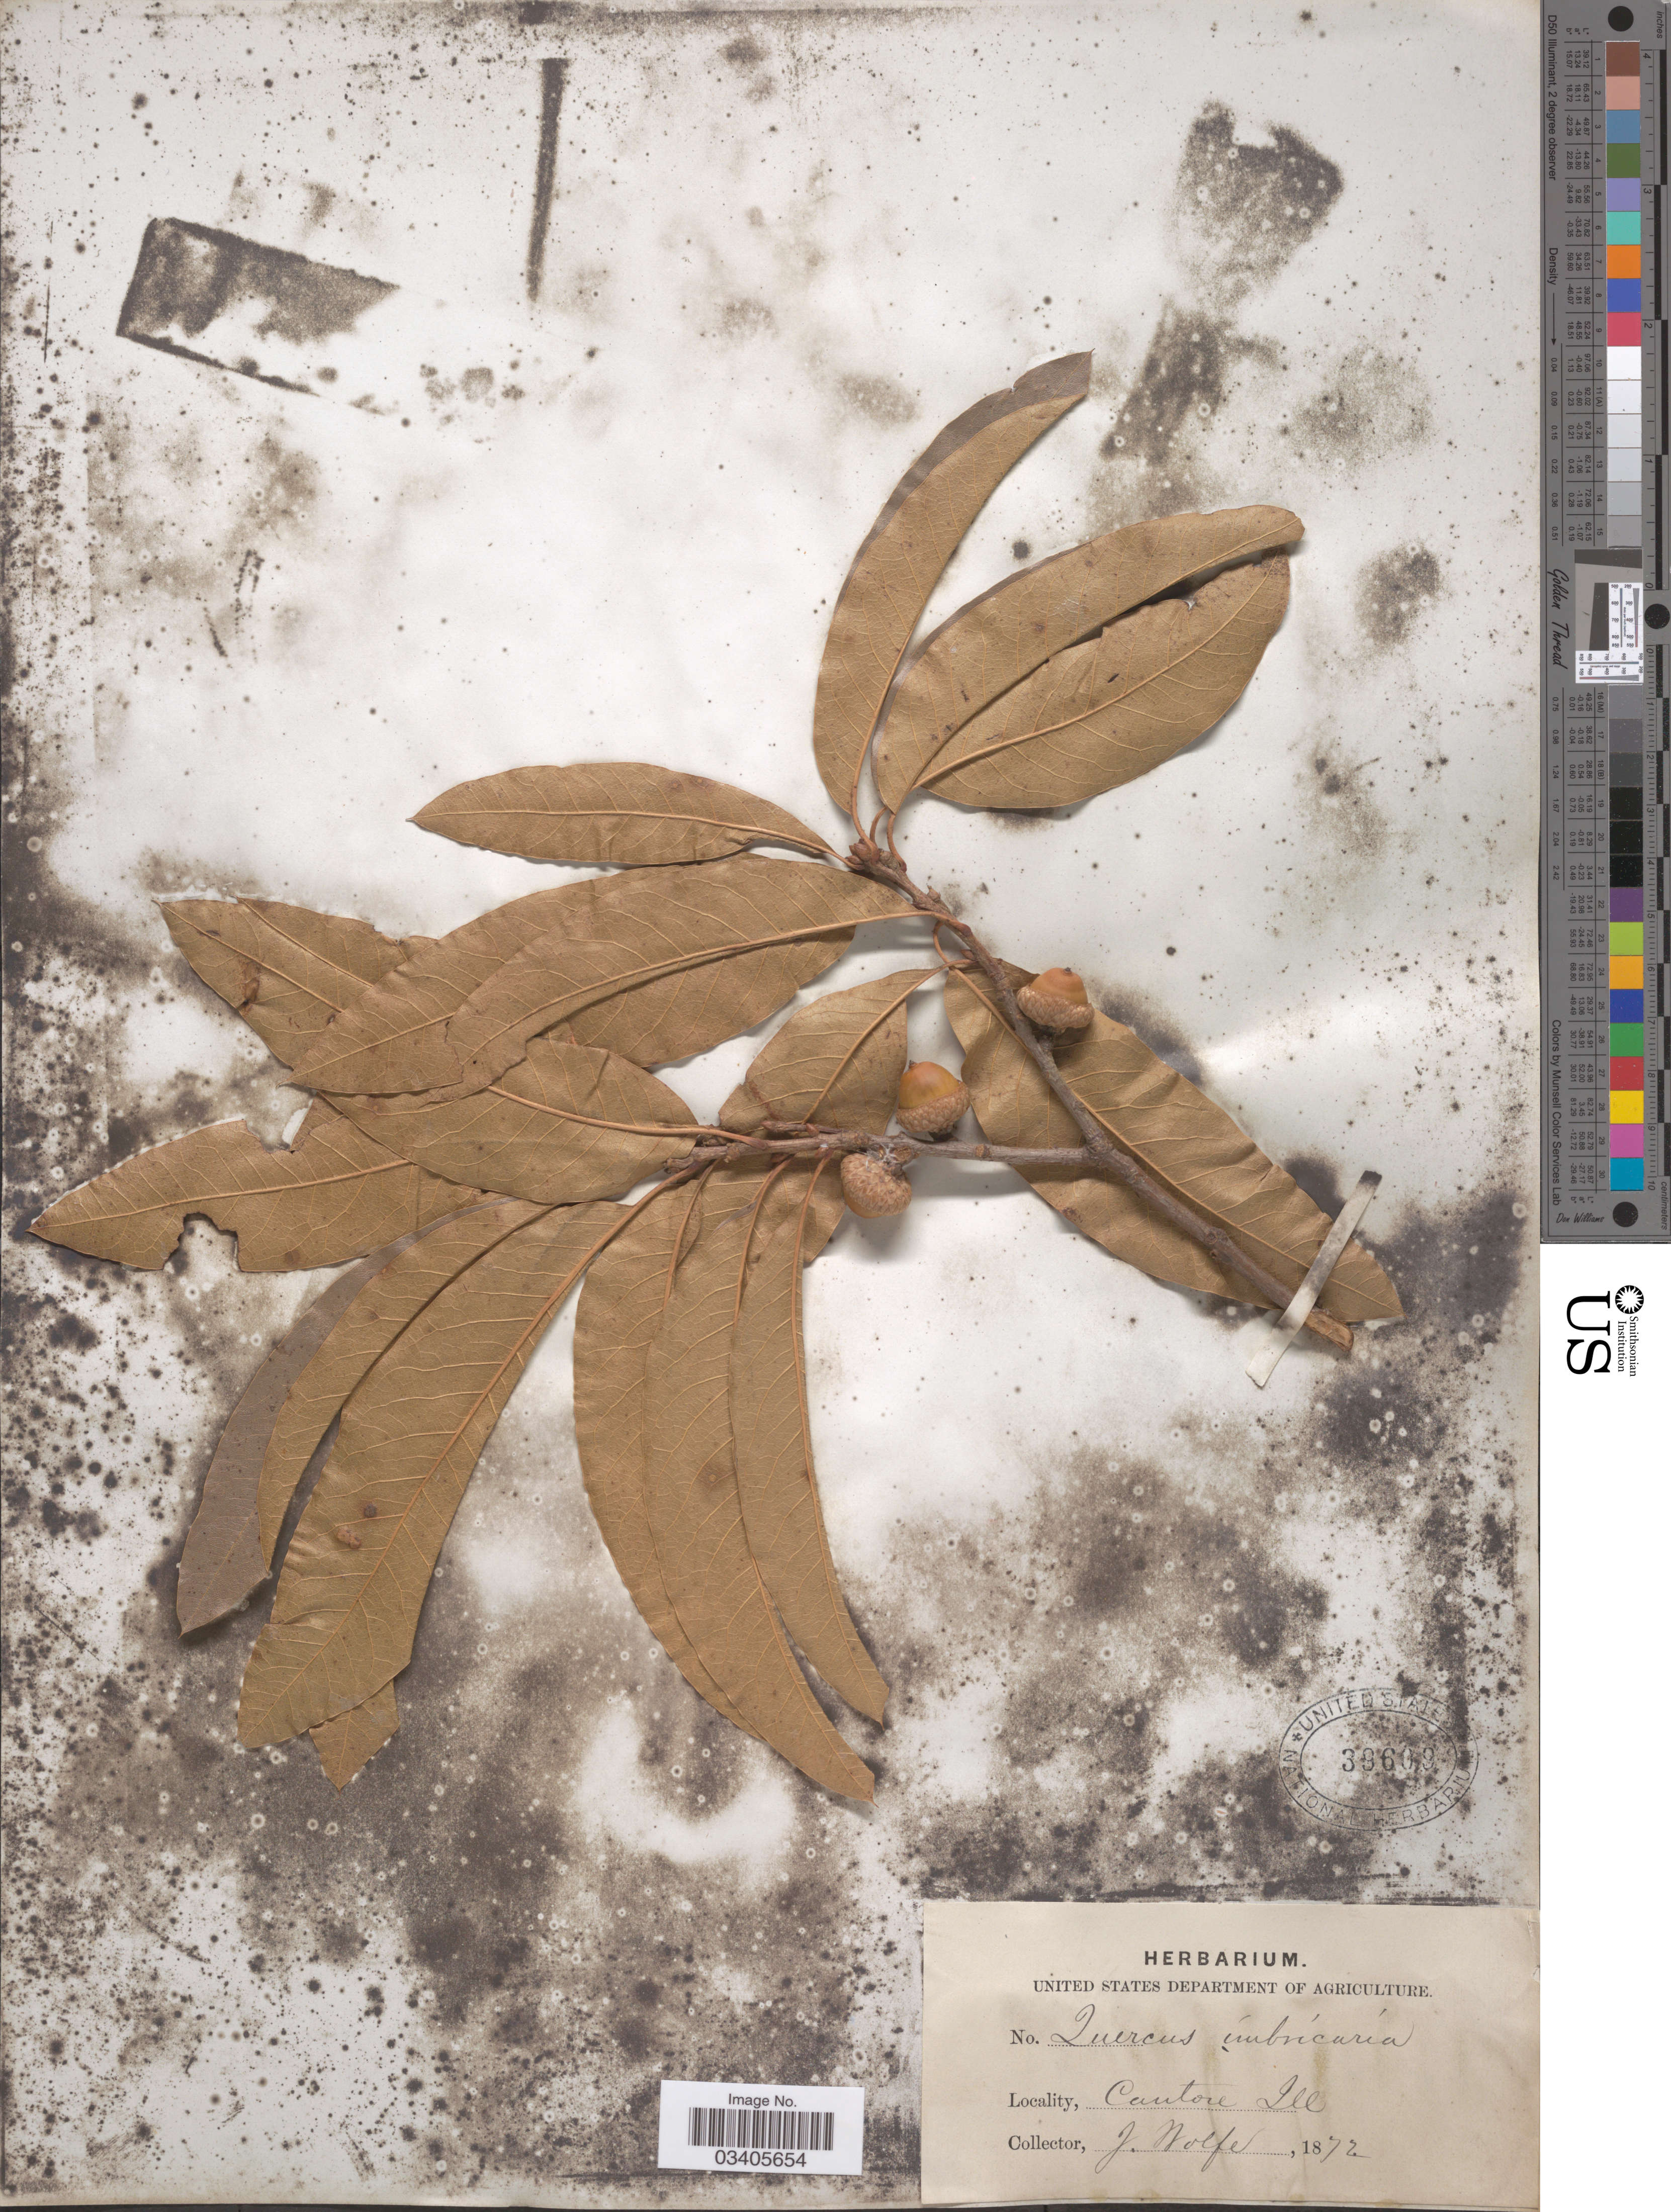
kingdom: Plantae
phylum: Tracheophyta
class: Magnoliopsida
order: Fagales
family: Fagaceae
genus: Quercus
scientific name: Quercus imbricaria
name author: Michx.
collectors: J. Wolfe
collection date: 1872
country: United States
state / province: Illinois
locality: Canton.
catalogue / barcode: US 39609